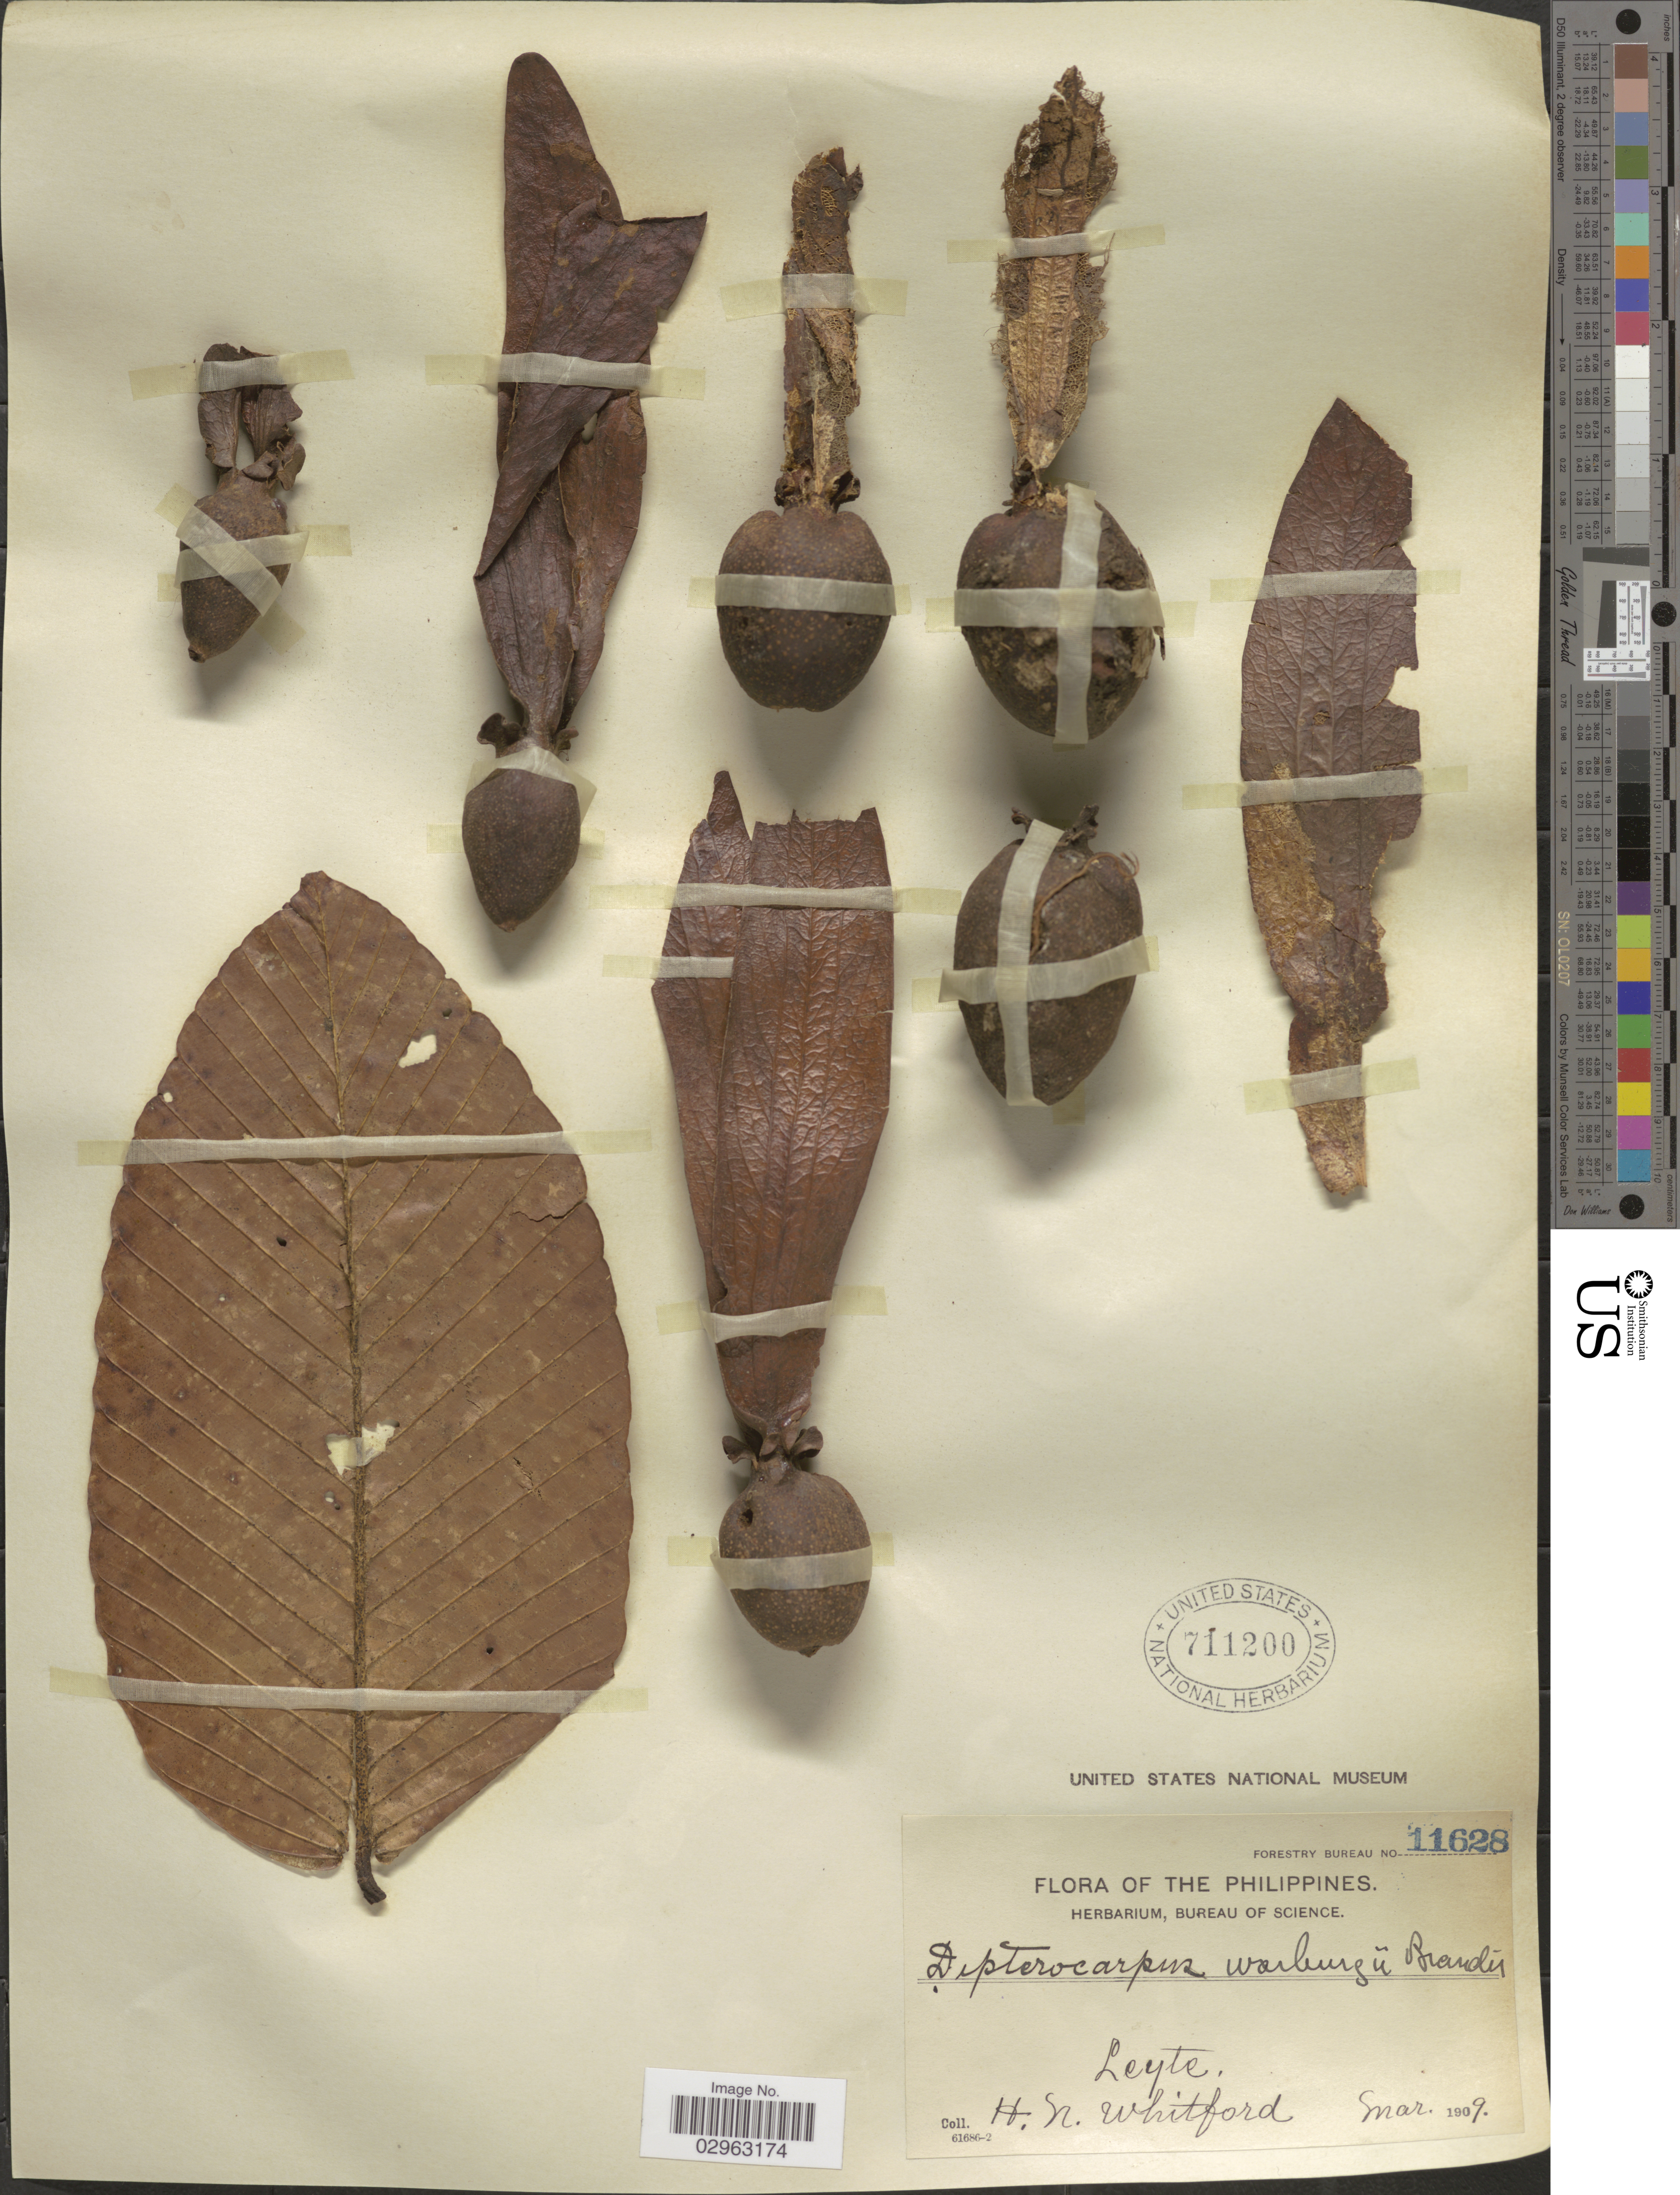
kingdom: Plantae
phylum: Tracheophyta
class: Magnoliopsida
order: Malvales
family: Dipterocarpaceae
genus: Dipterocarpus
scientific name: Dipterocarpus warburgii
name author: Brandis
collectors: H. N. Whitford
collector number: Forestry Bureau 11628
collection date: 1909-03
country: Philippines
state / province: Eastern Visayas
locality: Leyte.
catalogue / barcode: US 711200